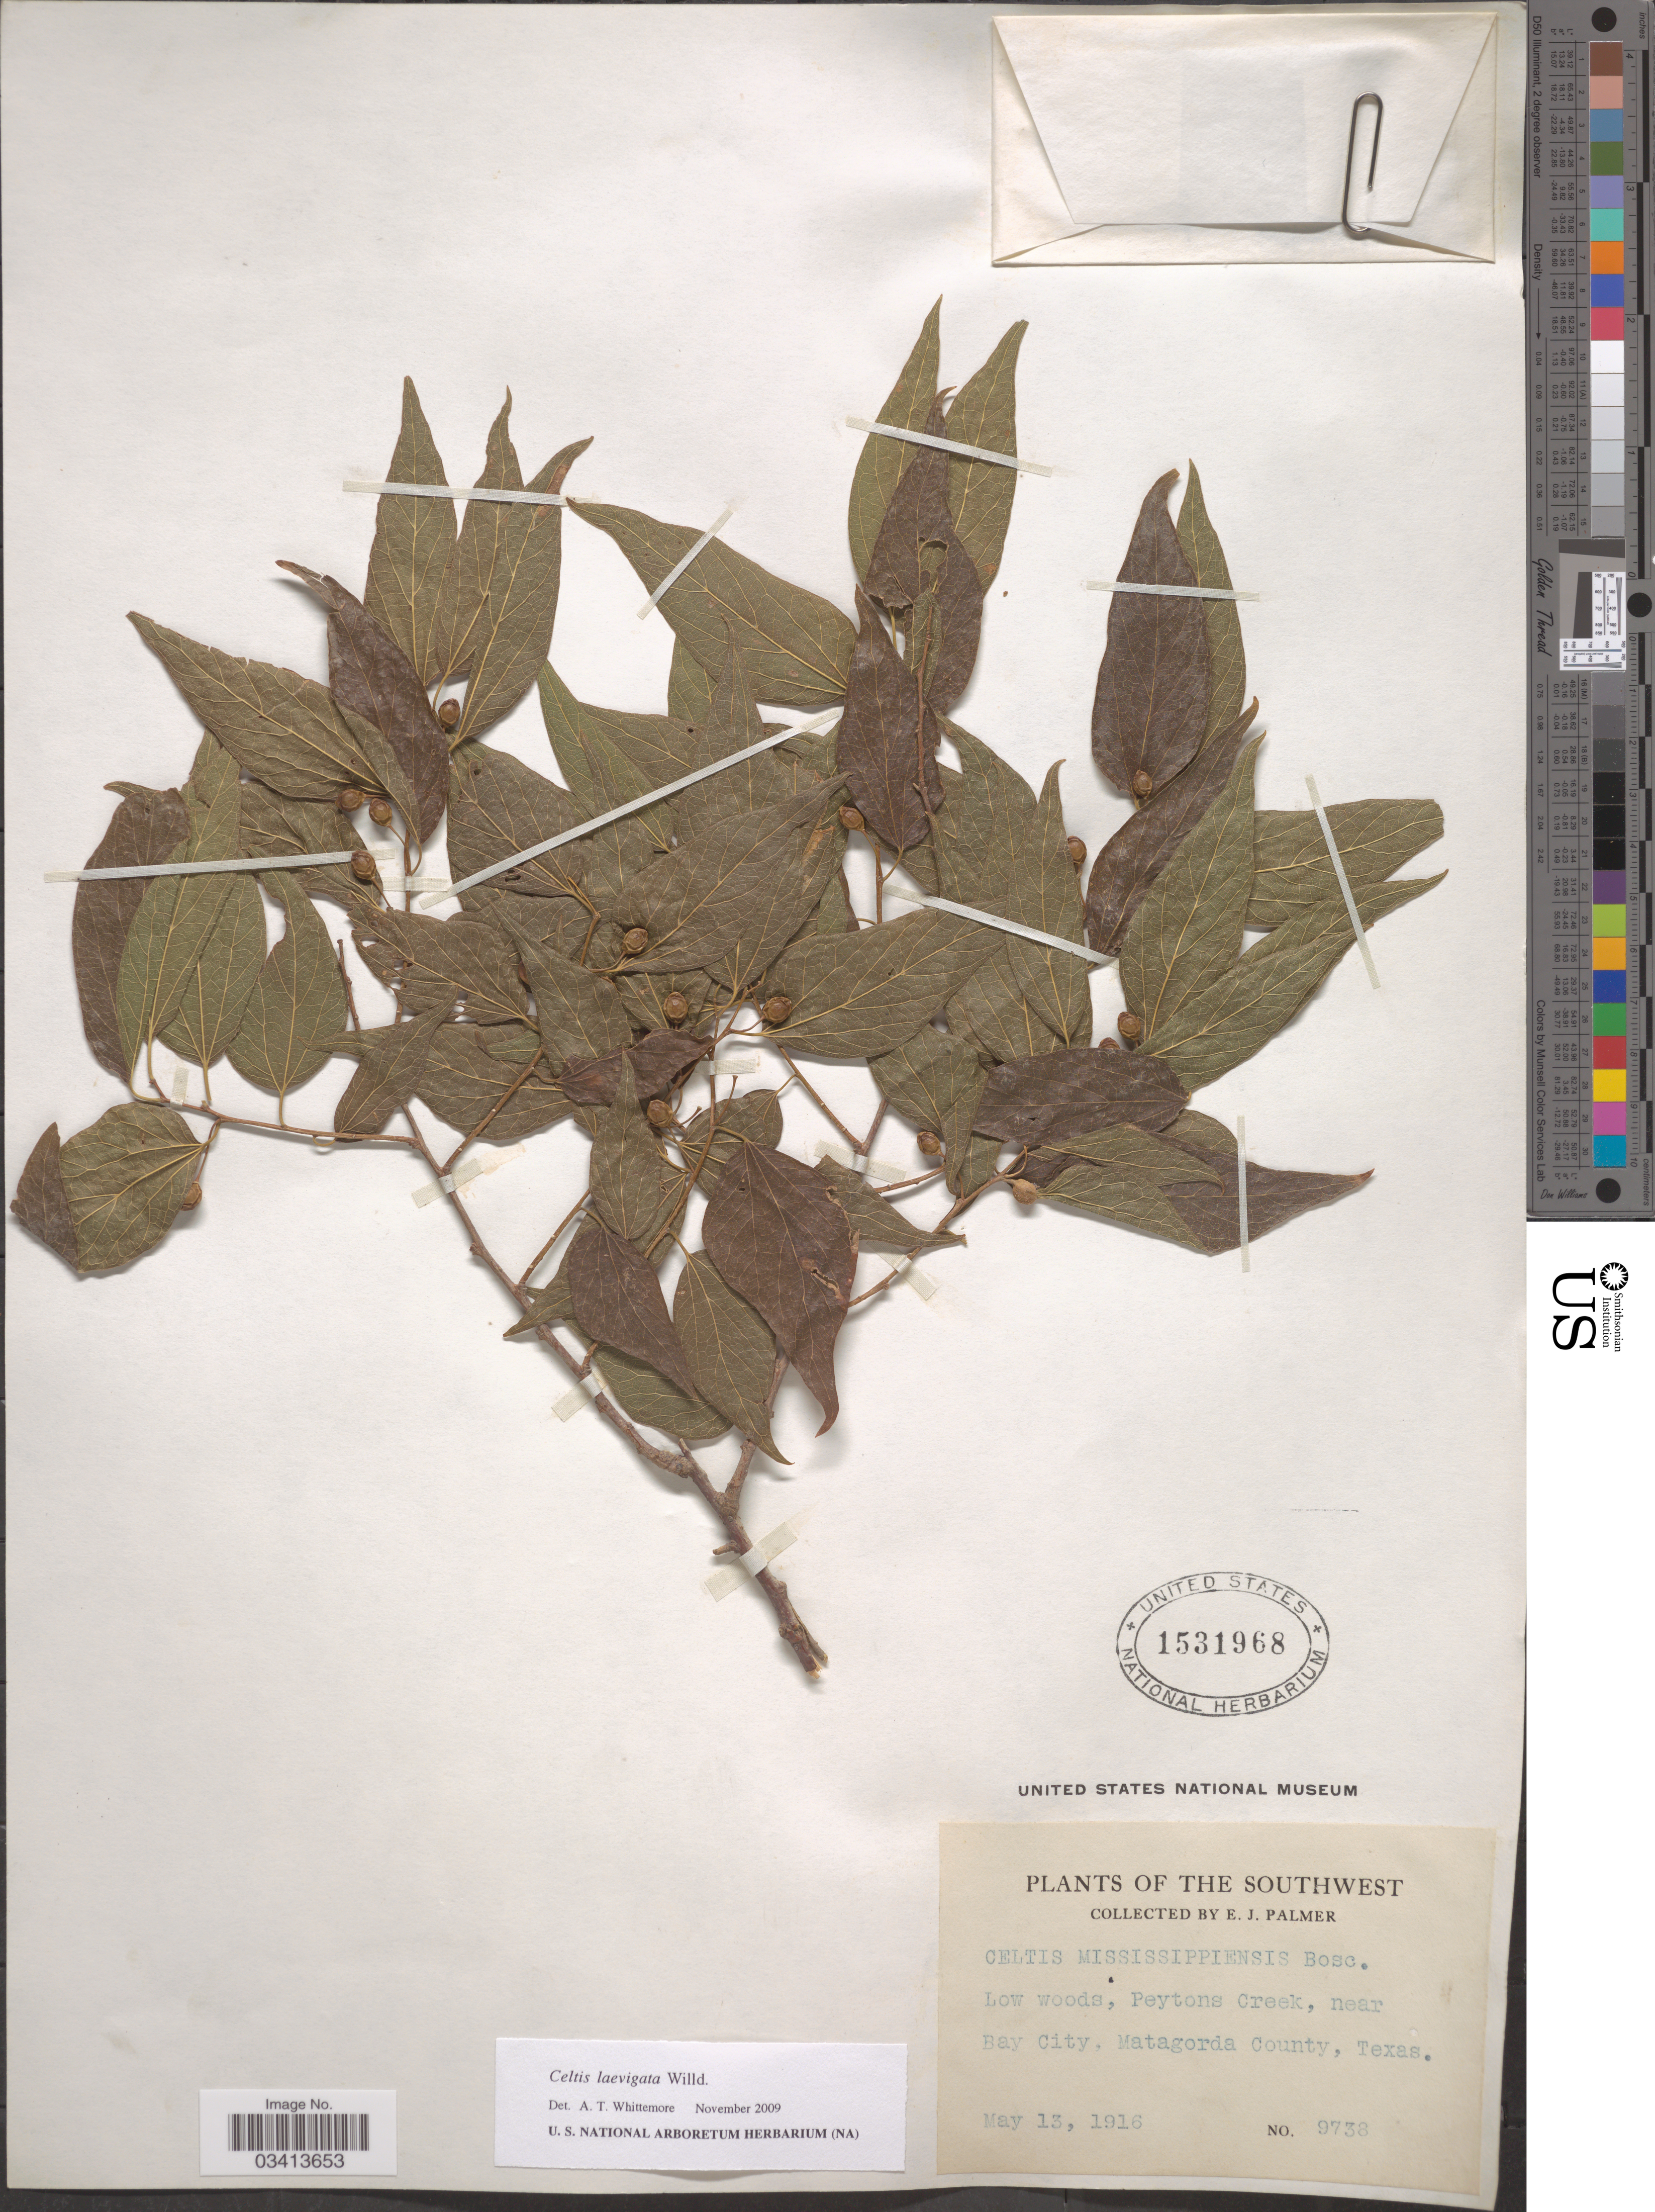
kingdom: Plantae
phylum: Tracheophyta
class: Magnoliopsida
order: Rosales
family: Cannabaceae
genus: Celtis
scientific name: Celtis laevigata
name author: Willd.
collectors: E. J. Palmer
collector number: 9738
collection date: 1916-05-13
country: United States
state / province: Texas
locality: The Southwest. Peytons Creek, near Bay City, Matagorda County.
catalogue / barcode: US 1531968